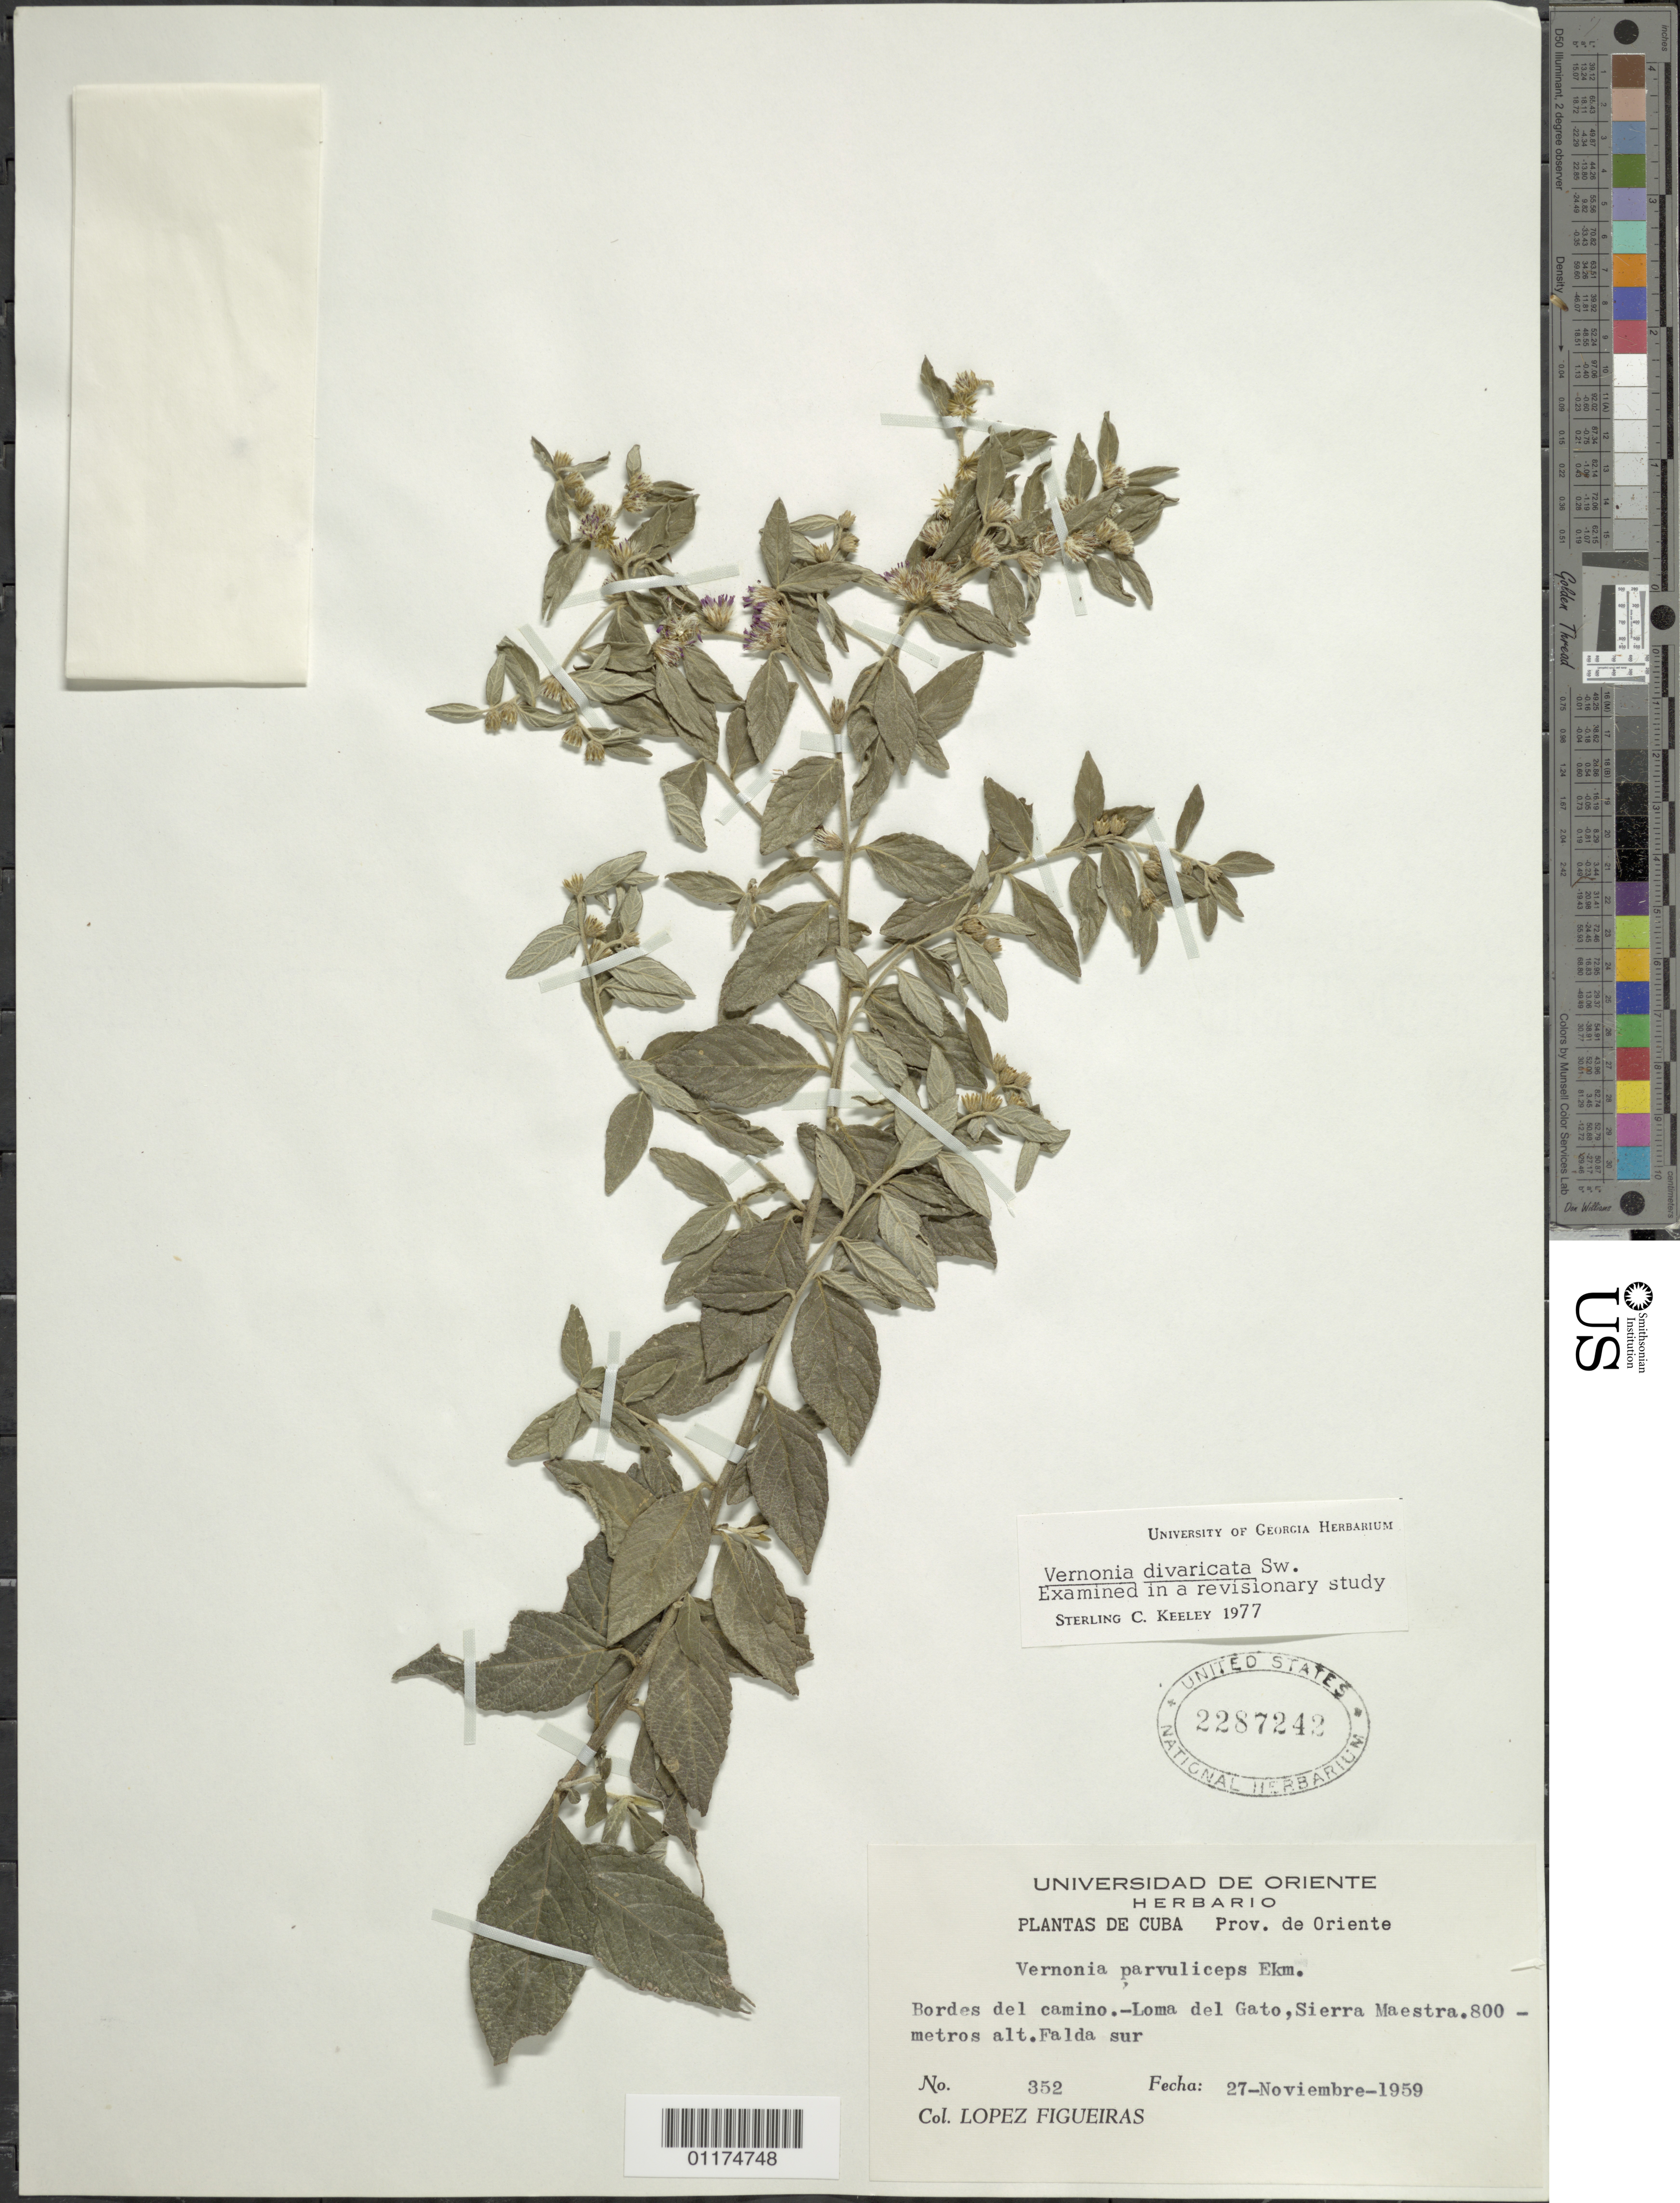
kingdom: Plantae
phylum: Tracheophyta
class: Magnoliopsida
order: Asterales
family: Asteraceae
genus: Lepidaploa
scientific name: Lepidaploa arborescens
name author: (L.) H. Rob.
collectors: M. López Figueiras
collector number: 352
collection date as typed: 27 Nov 1959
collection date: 1959-11-27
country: Cuba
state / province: Oriente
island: Cuba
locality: Bordes del camino. -Loma del Gato, Sierra Maestra. -- Falda suur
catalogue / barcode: US 2287242